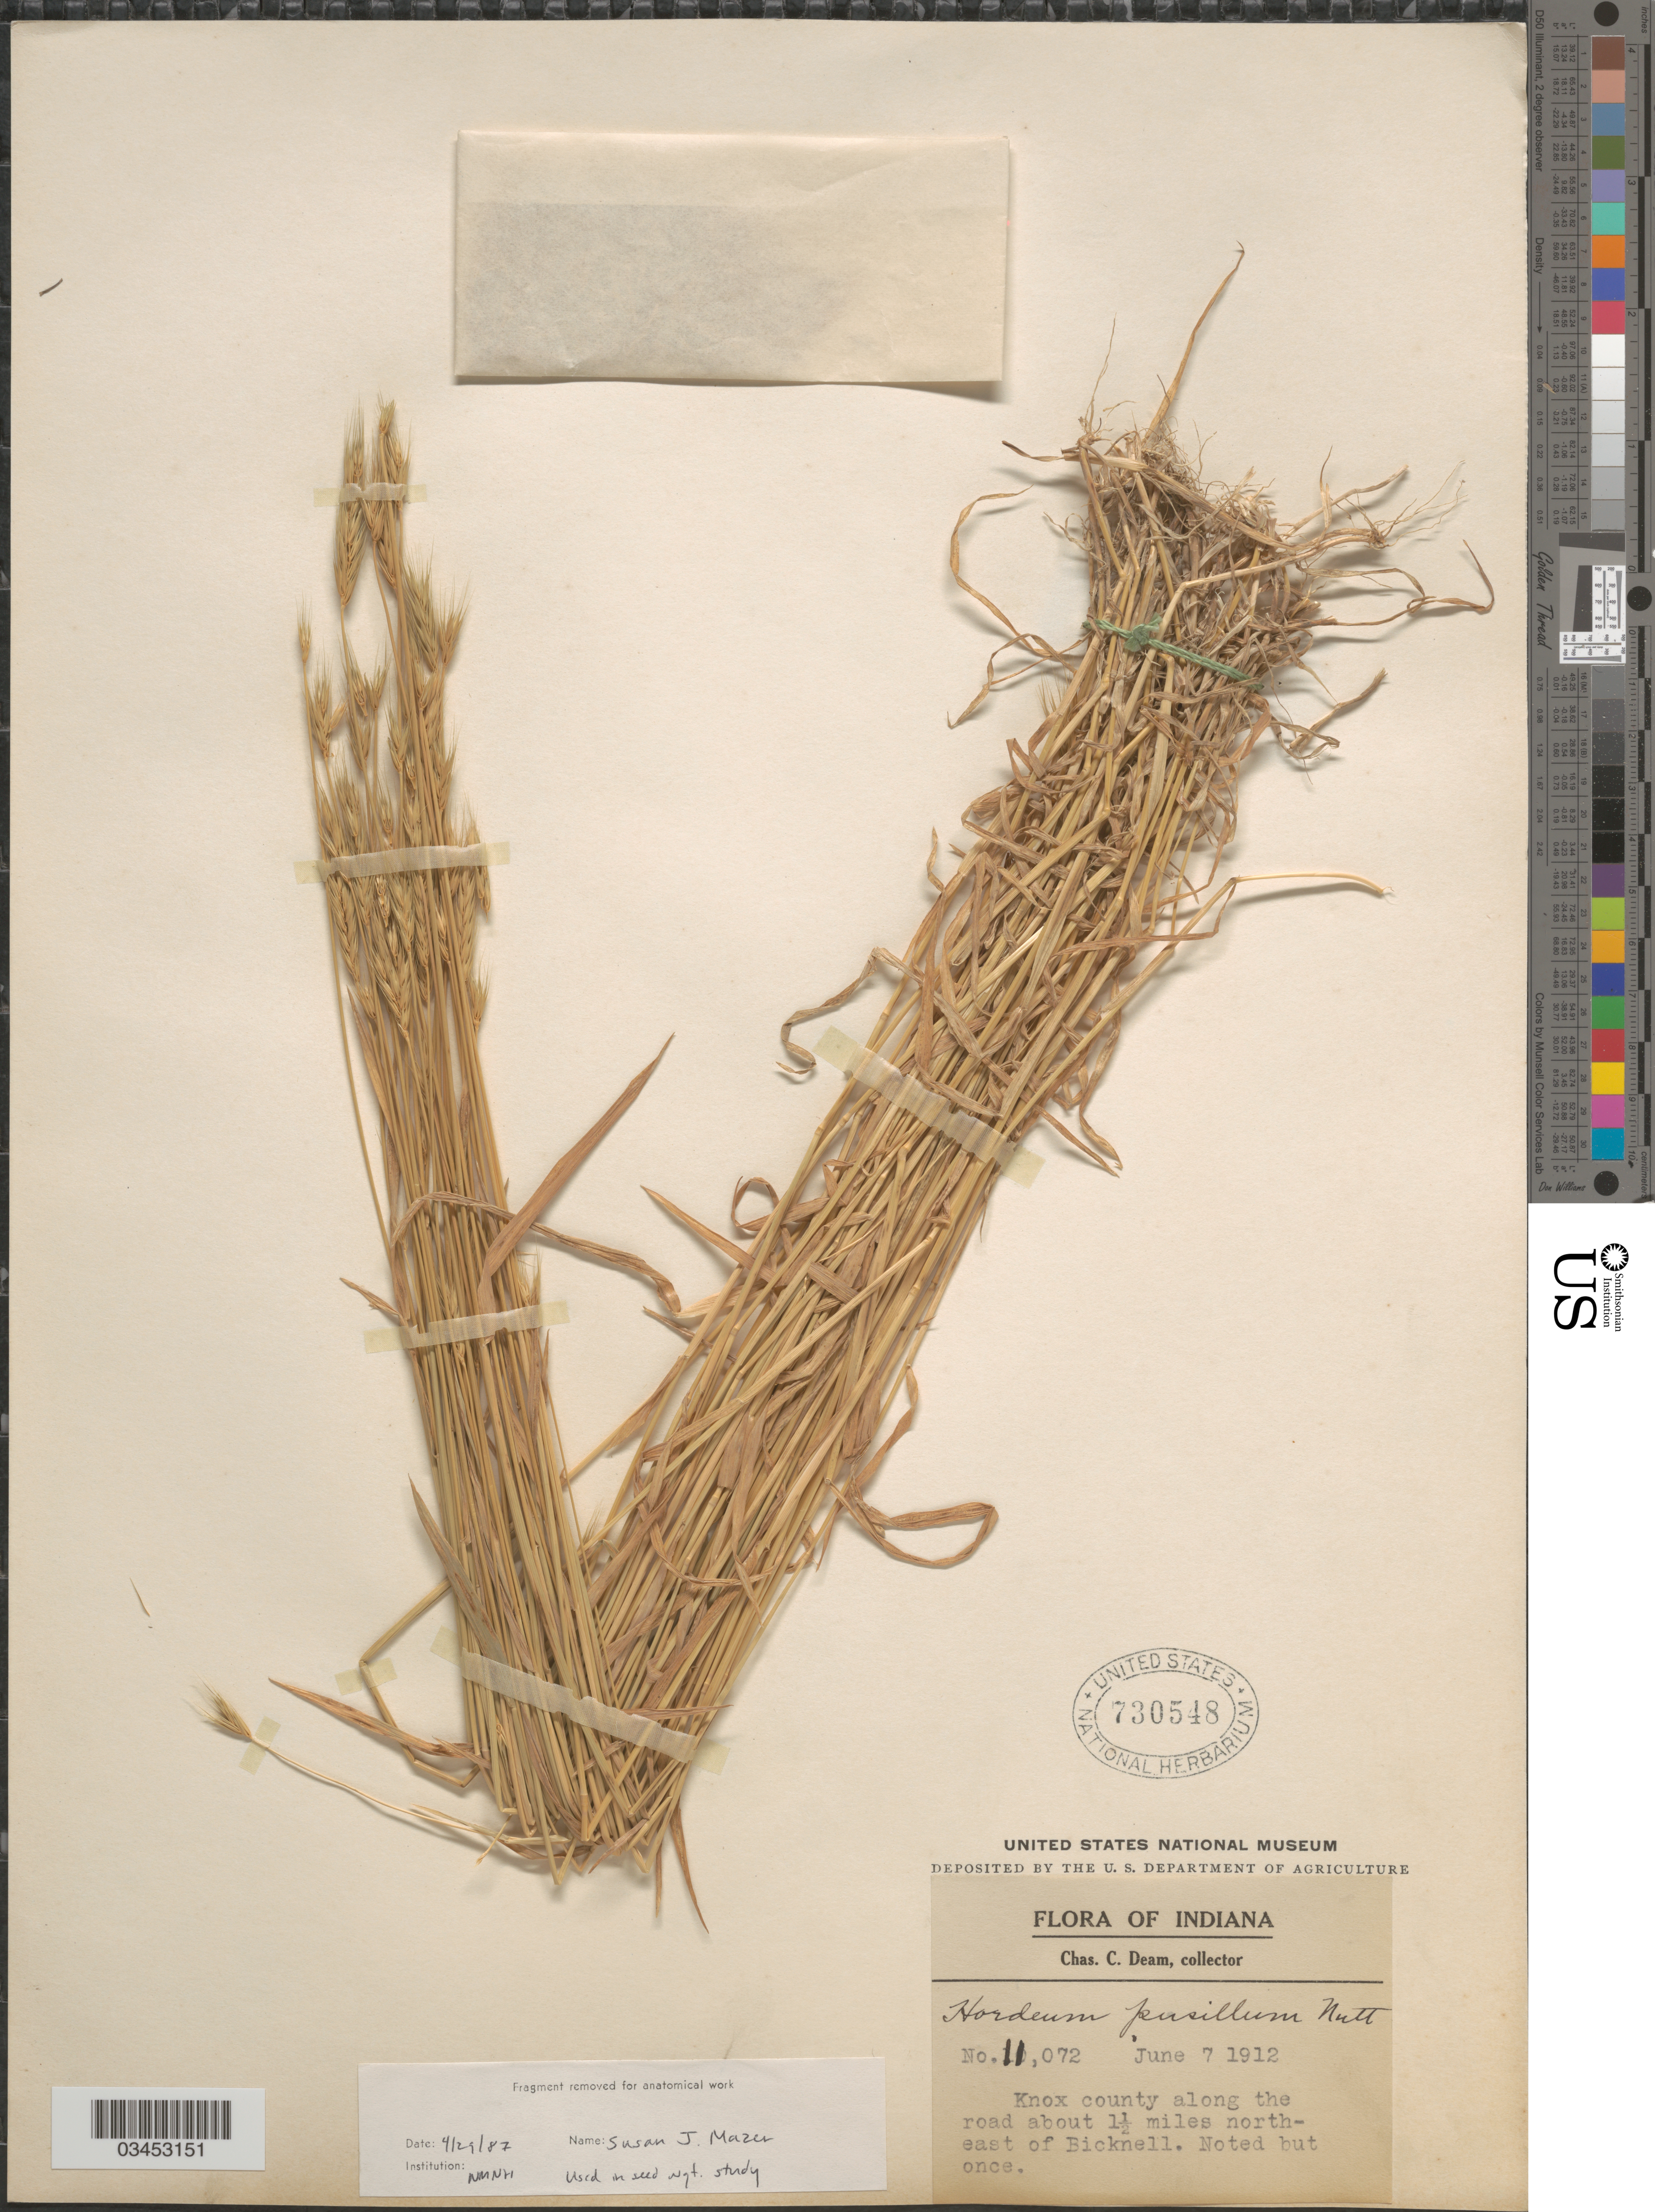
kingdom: Plantae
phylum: Tracheophyta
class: Liliopsida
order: Poales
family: Poaceae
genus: Hordeum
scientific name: Hordeum pusillum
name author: Nutt.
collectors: C. C. Deam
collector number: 11072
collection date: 1912-06-07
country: United States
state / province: Indiana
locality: Knox county along the road about 1 1/2 miles north-east of Bicknell.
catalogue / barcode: US 730548